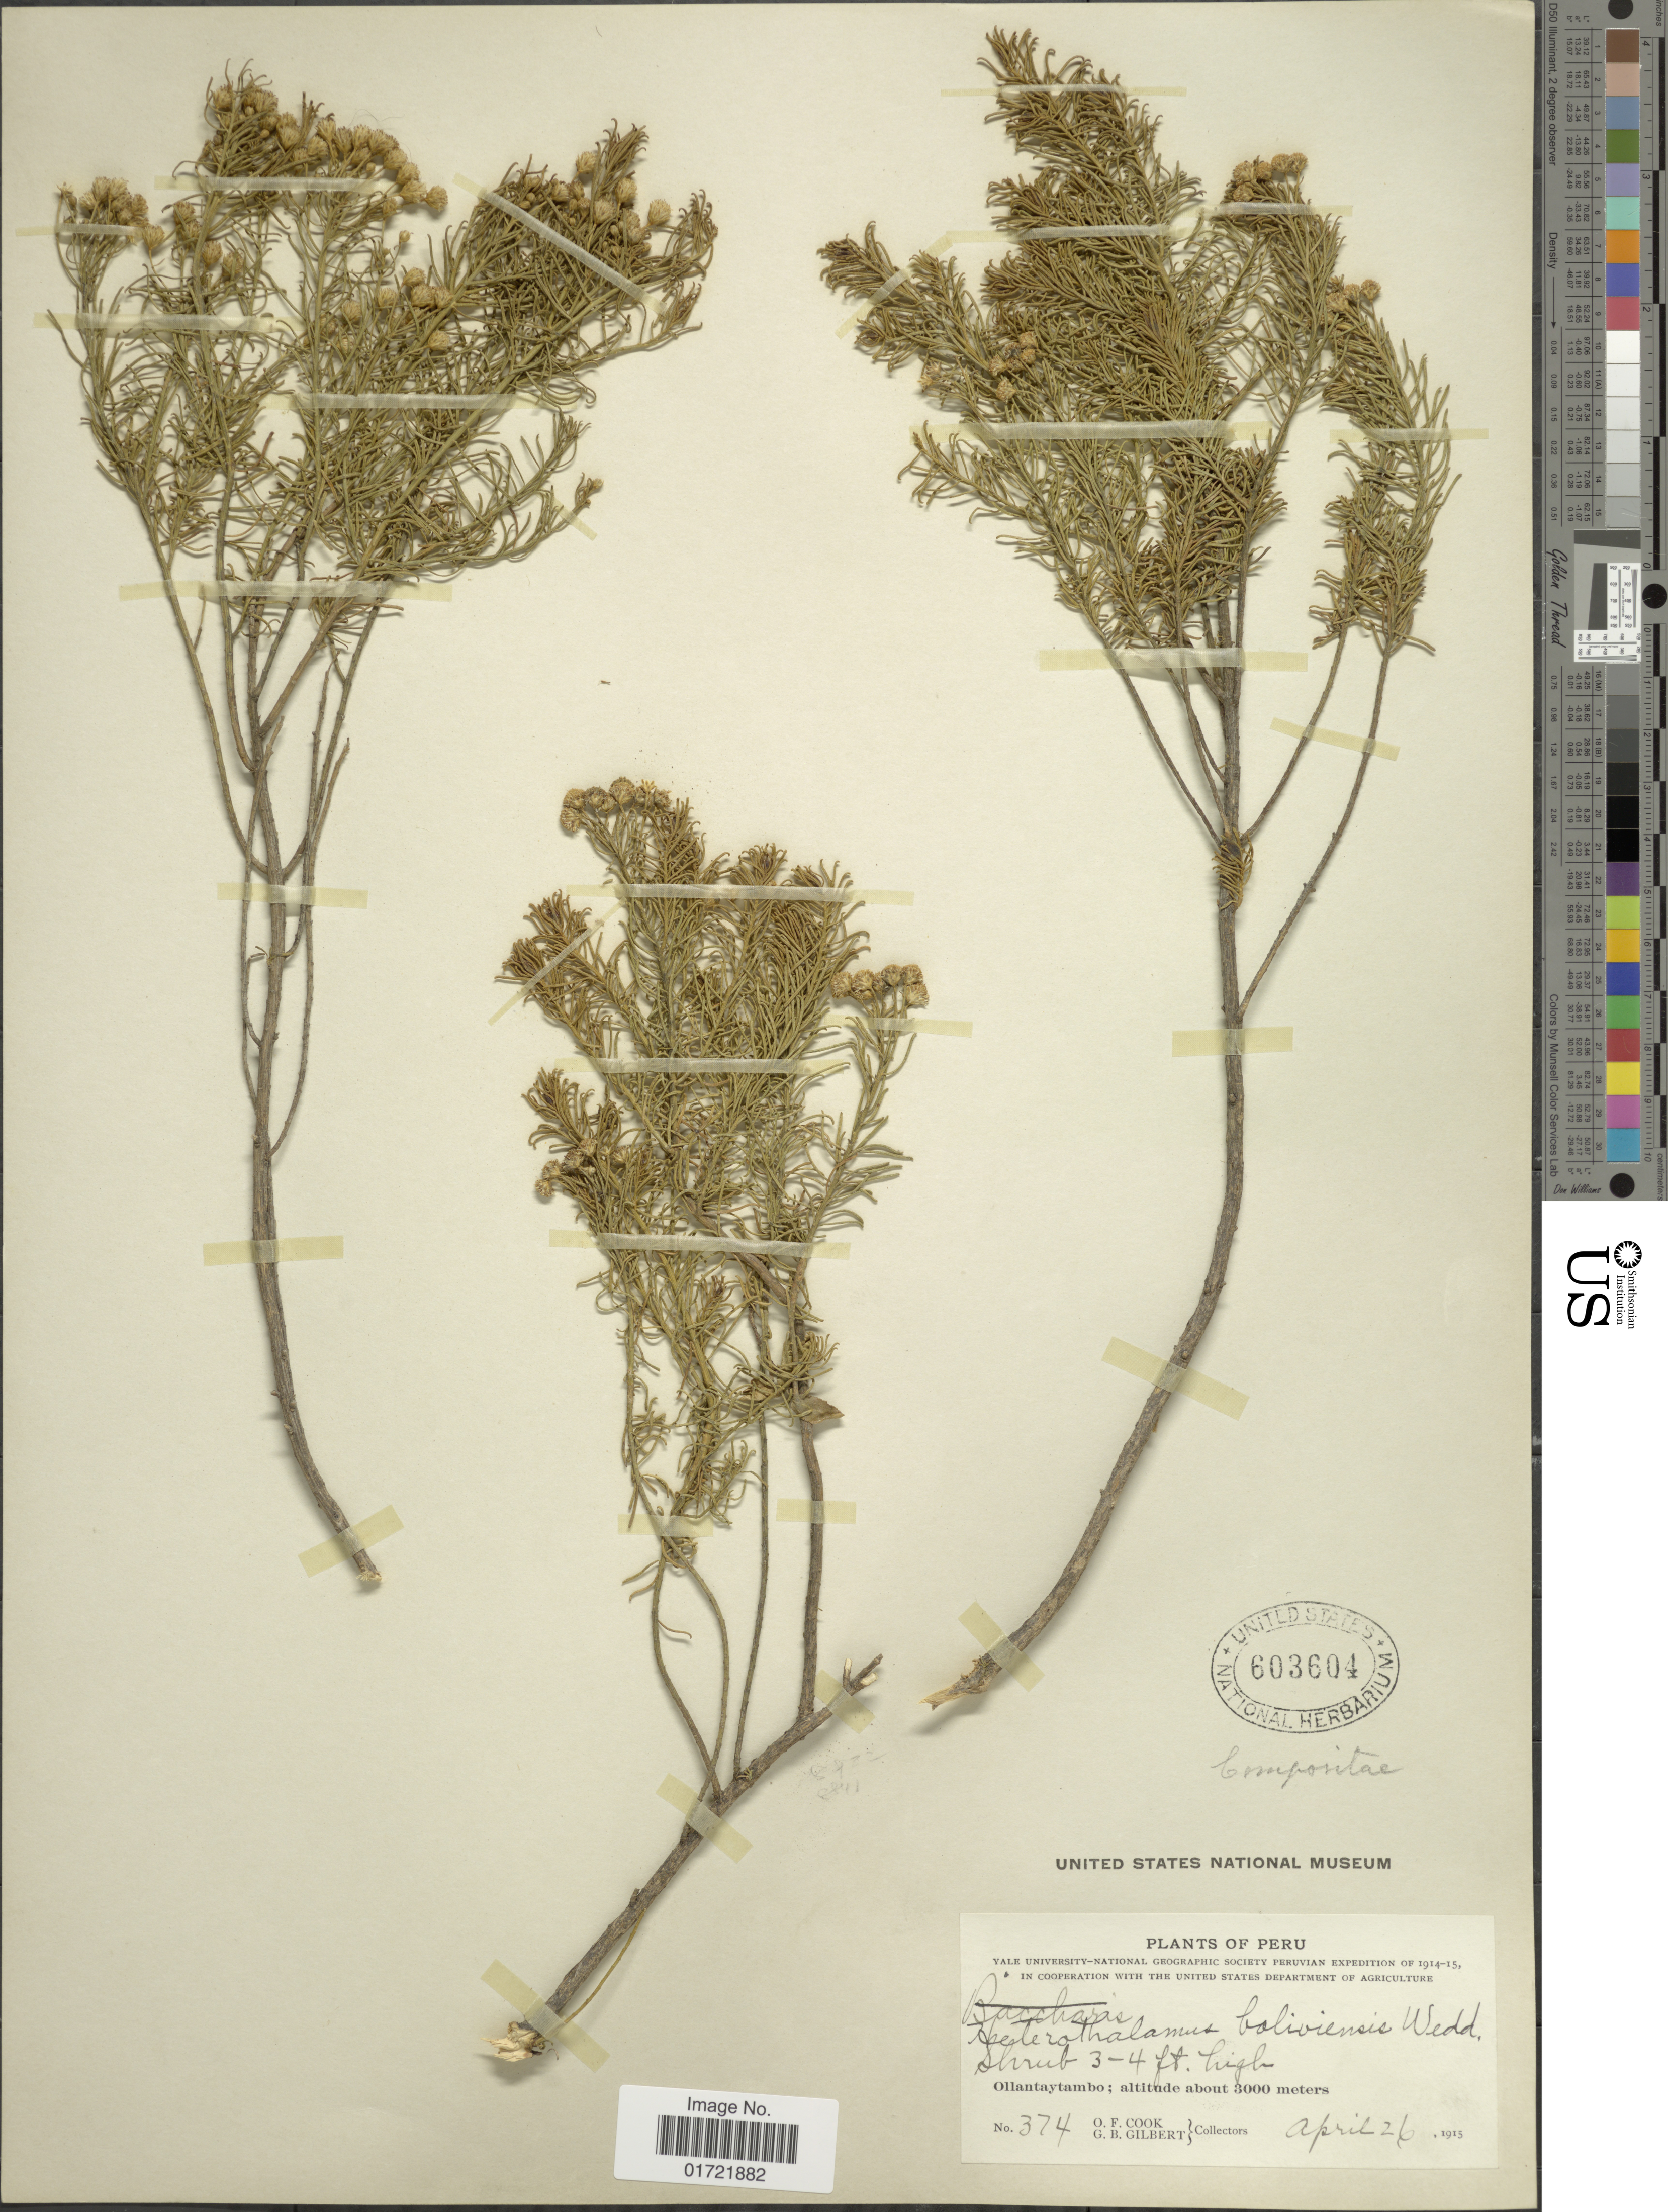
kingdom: Plantae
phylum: Tracheophyta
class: Magnoliopsida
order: Asterales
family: Asteraceae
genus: Baccharis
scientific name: Baccharis bolivensis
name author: (Wedd.) Cabrera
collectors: O. F. Cook & G. B. Gilbert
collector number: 374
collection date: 1915-04-26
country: Peru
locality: Ollantaytambo.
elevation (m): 3000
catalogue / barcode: US 603604